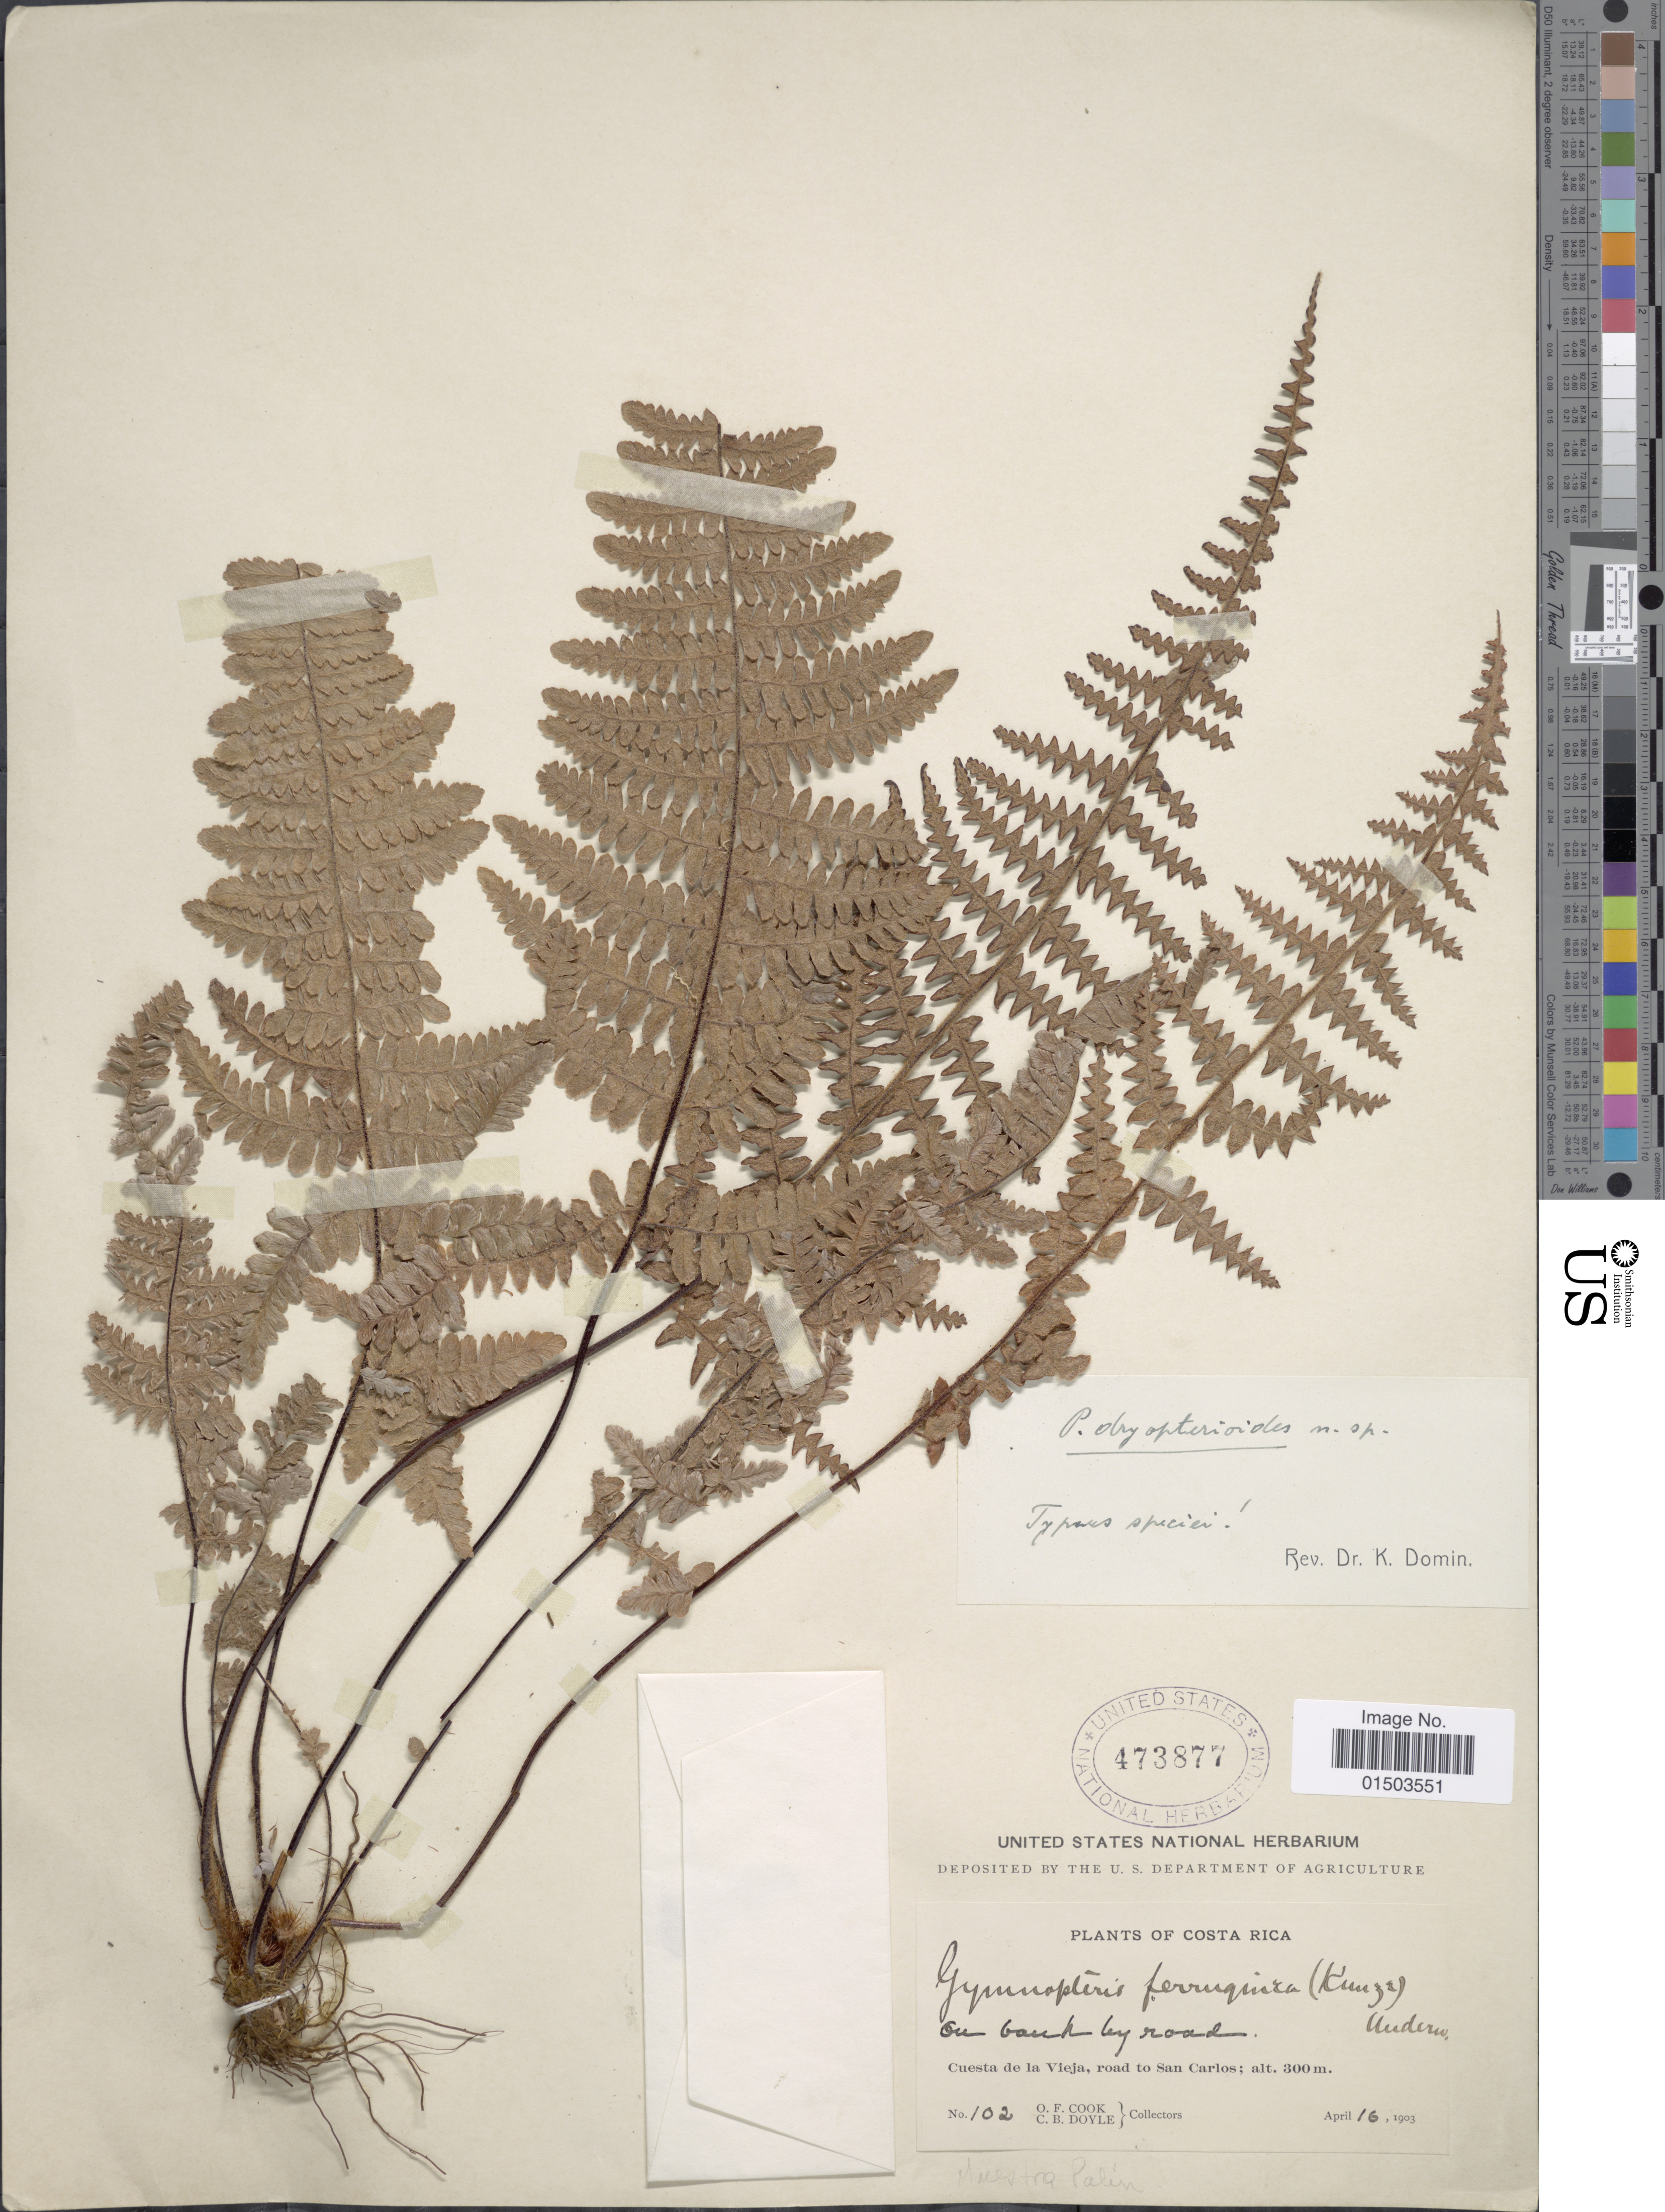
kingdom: Plantae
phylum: Tracheophyta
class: Polypodiopsida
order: Polypodiales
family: Pteridaceae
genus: Pityrogramma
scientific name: Pityrogramma ferruginea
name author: (Kunze) Maxon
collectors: O. F. Cook & C. Doyle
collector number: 102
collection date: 1903-04-16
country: Costa Rica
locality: Costa Rica. Cuesta de la Vieja, road to San Carlos.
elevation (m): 300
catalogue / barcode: US 473877